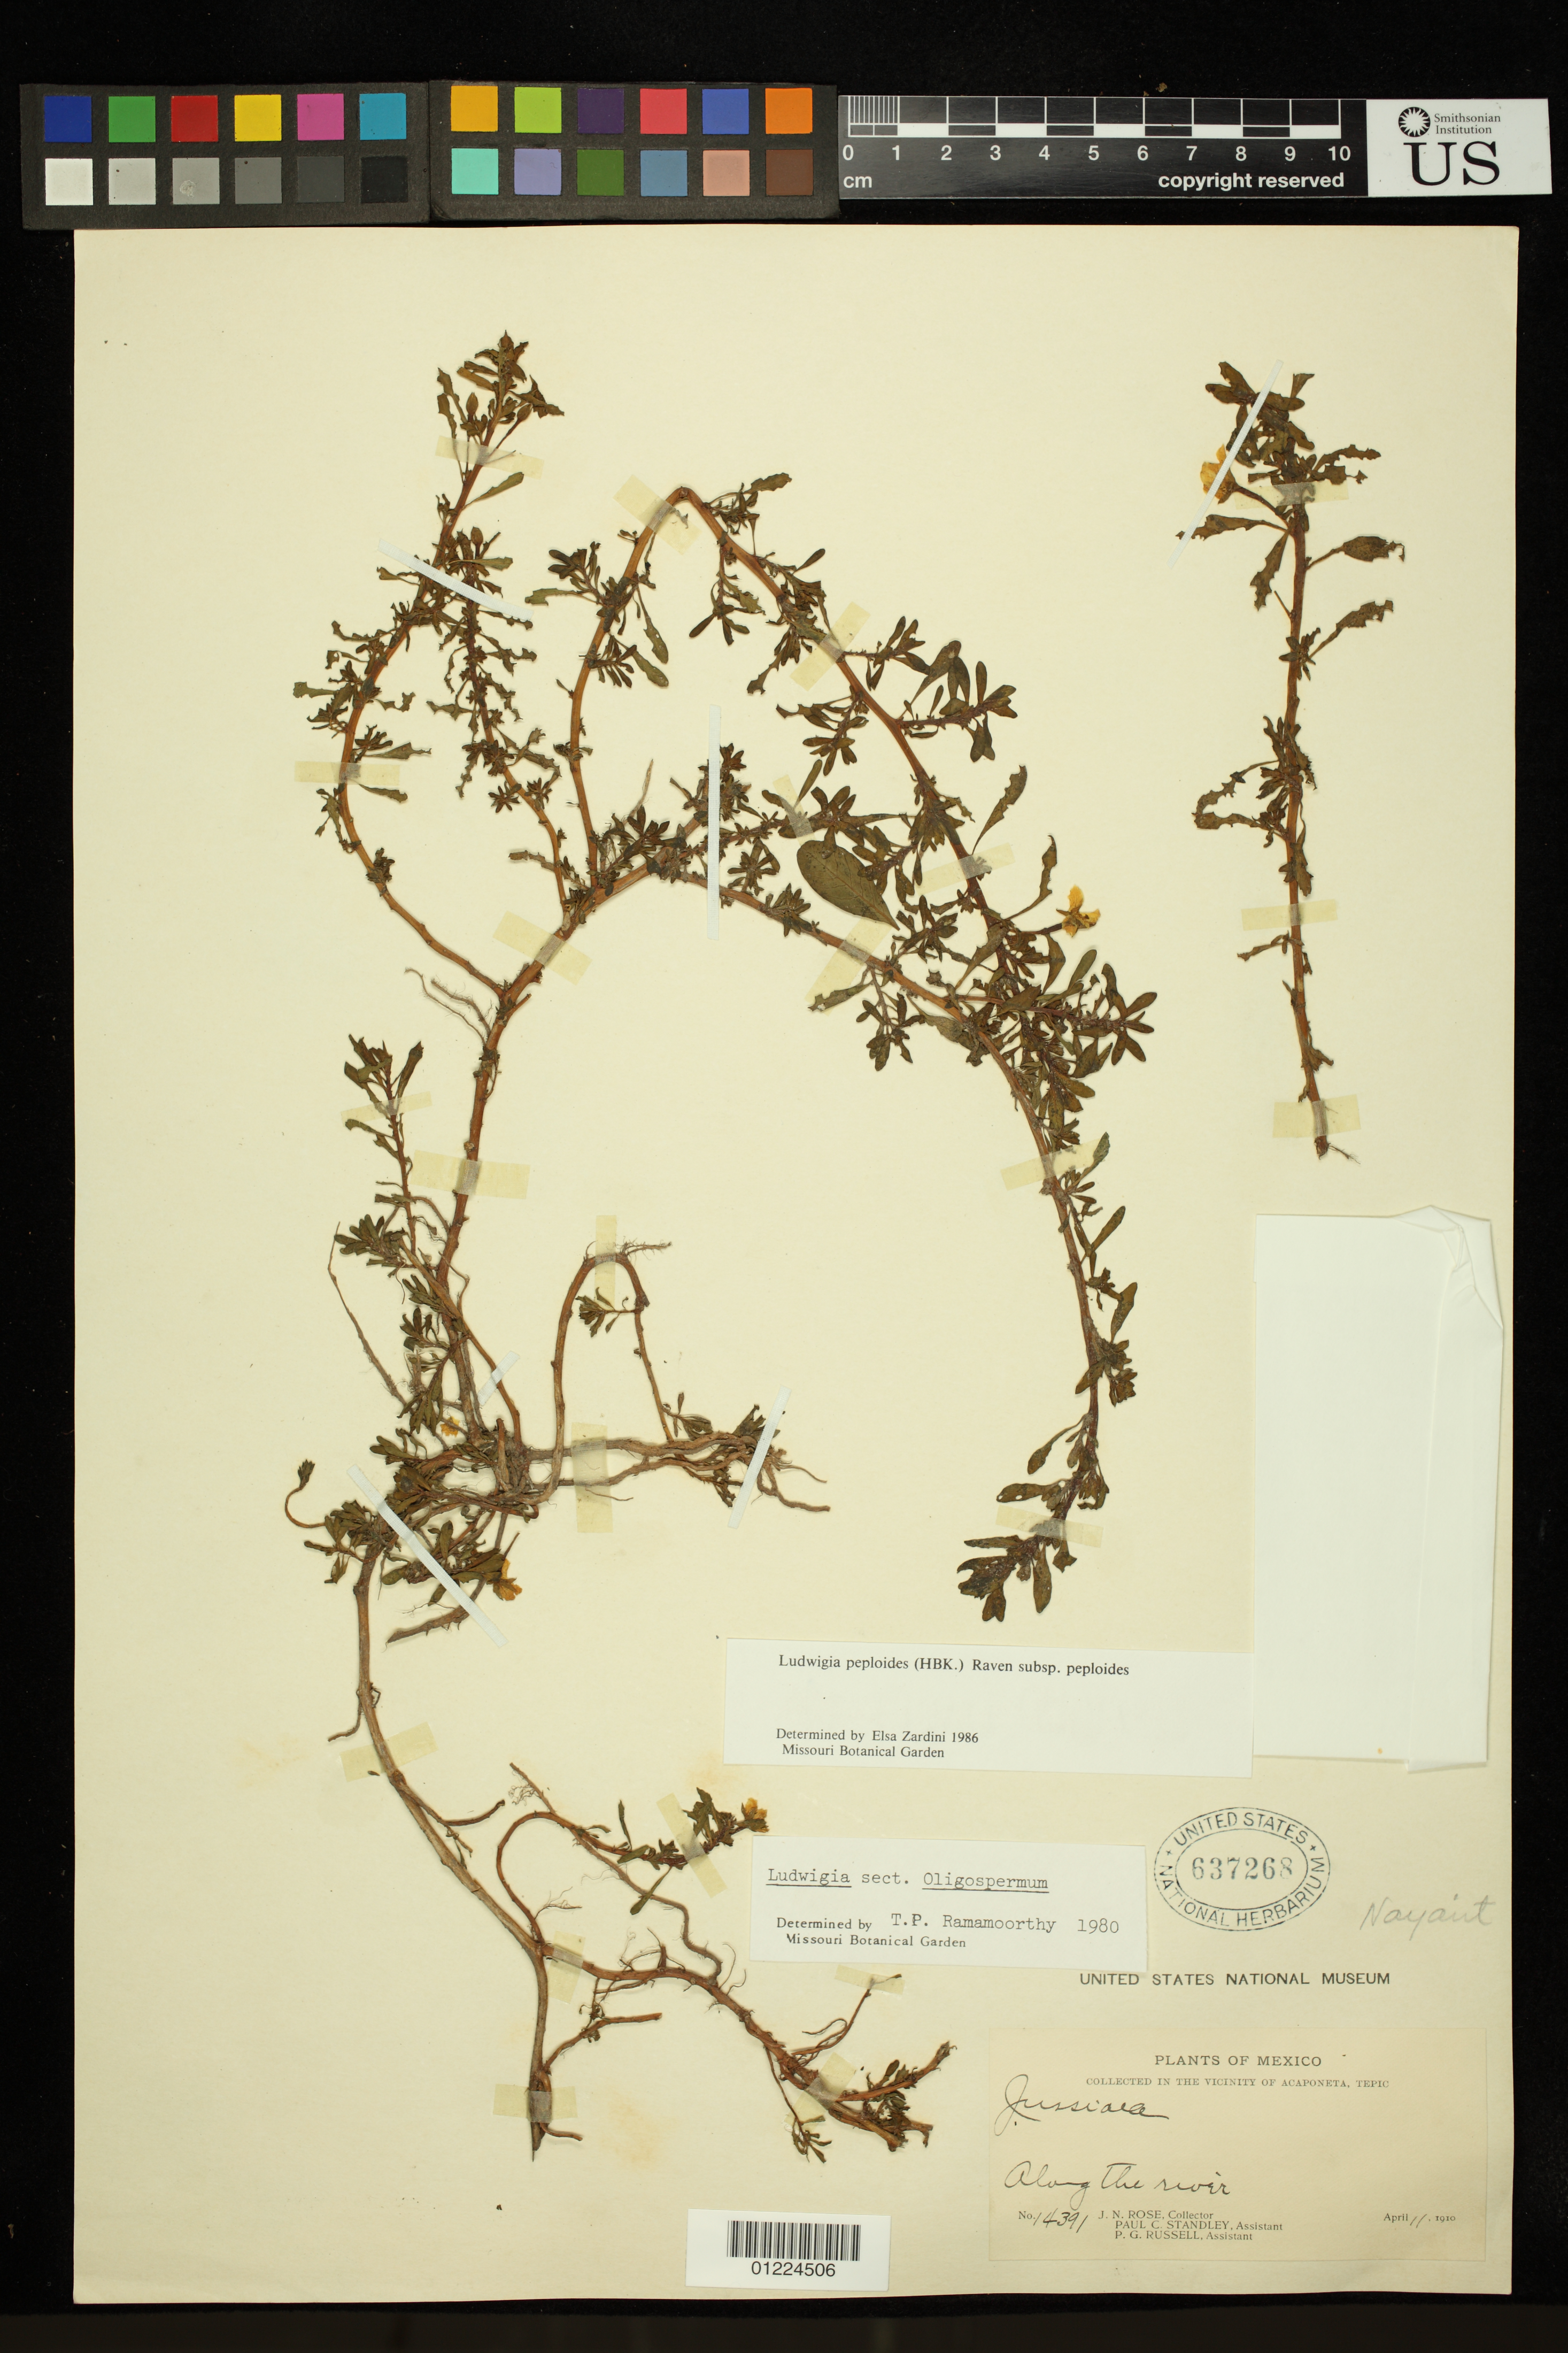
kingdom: Plantae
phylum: Tracheophyta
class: Magnoliopsida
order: Myrtales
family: Onagraceae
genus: Ludwigia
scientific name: Ludwigia peploides subsp. peploides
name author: (Kunth) P.H. Raven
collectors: J. N. Rose, P. C. Standley & P. G. Russell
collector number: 14391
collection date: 1910-04-11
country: Mexico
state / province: Nayarit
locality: In the vicinity of Acaponeta,Tepic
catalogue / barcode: US 637268